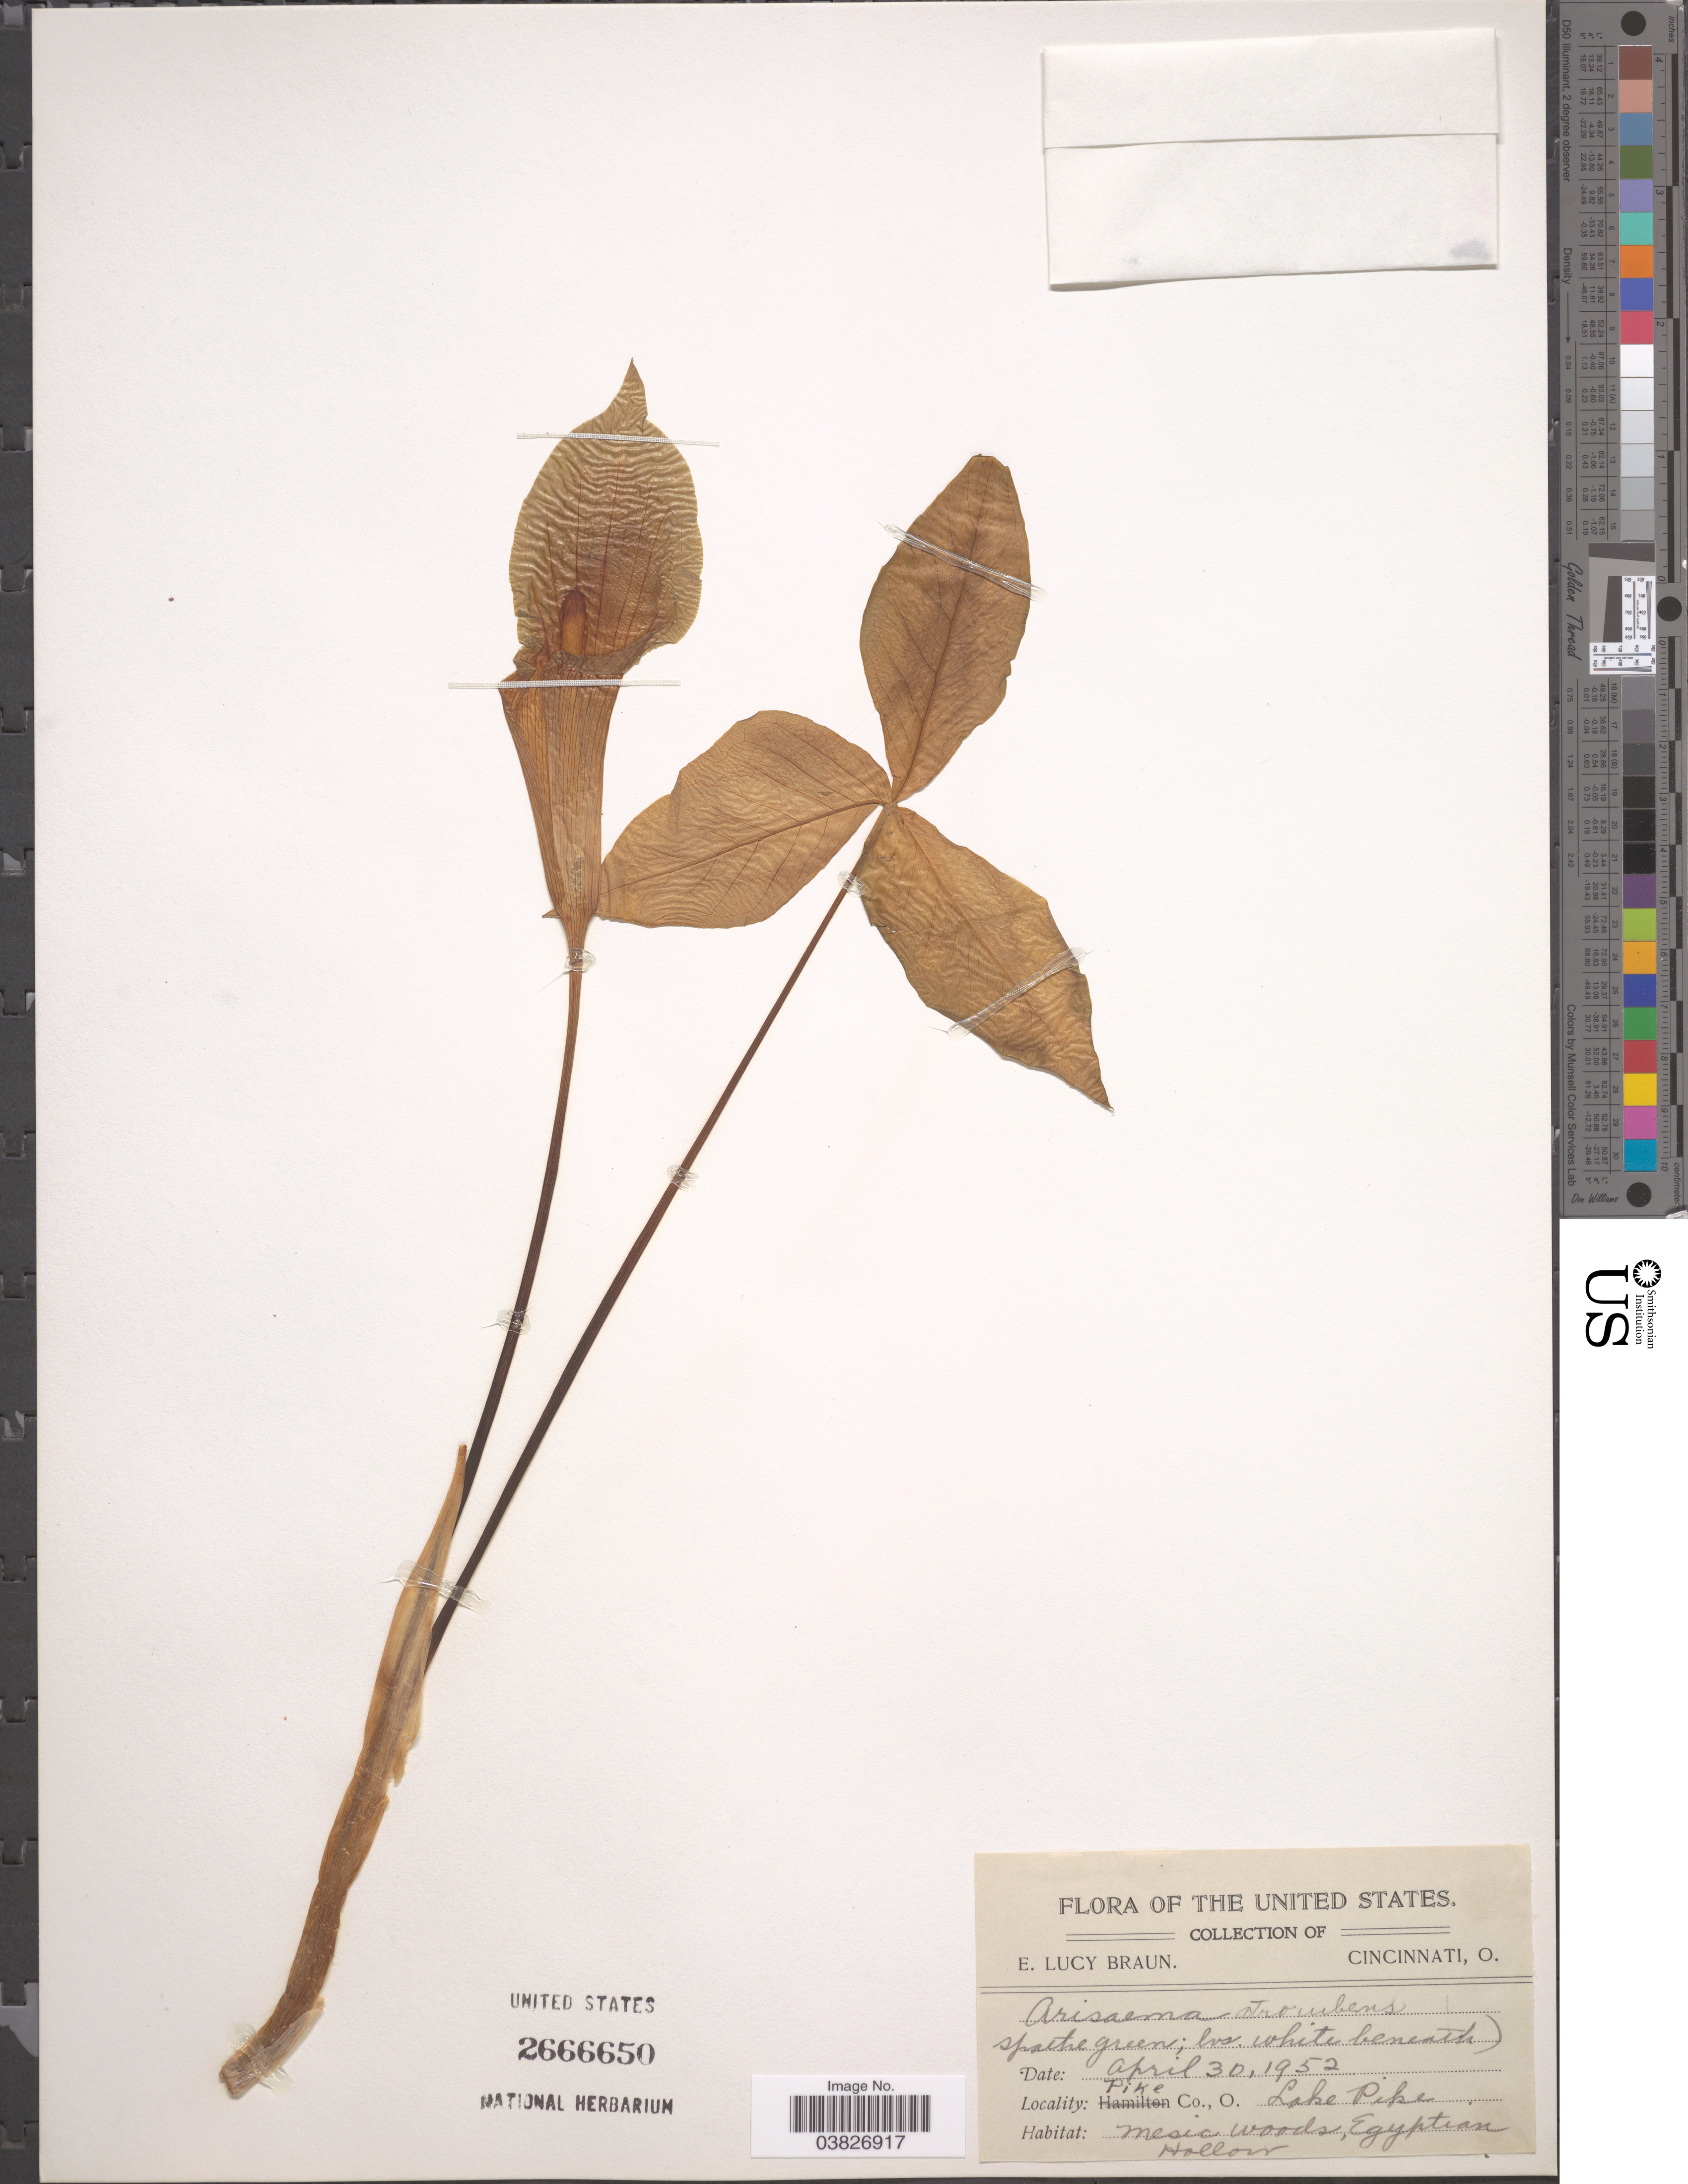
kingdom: Plantae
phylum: Tracheophyta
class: Liliopsida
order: Alismatales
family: Araceae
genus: Arisaema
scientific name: Arisaema atrorubens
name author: (Aiton) Blume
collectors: E. L. Braun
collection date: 1952-04-30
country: United States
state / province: Ohio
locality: Pike Co., Lake Pike.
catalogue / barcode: US 2666650